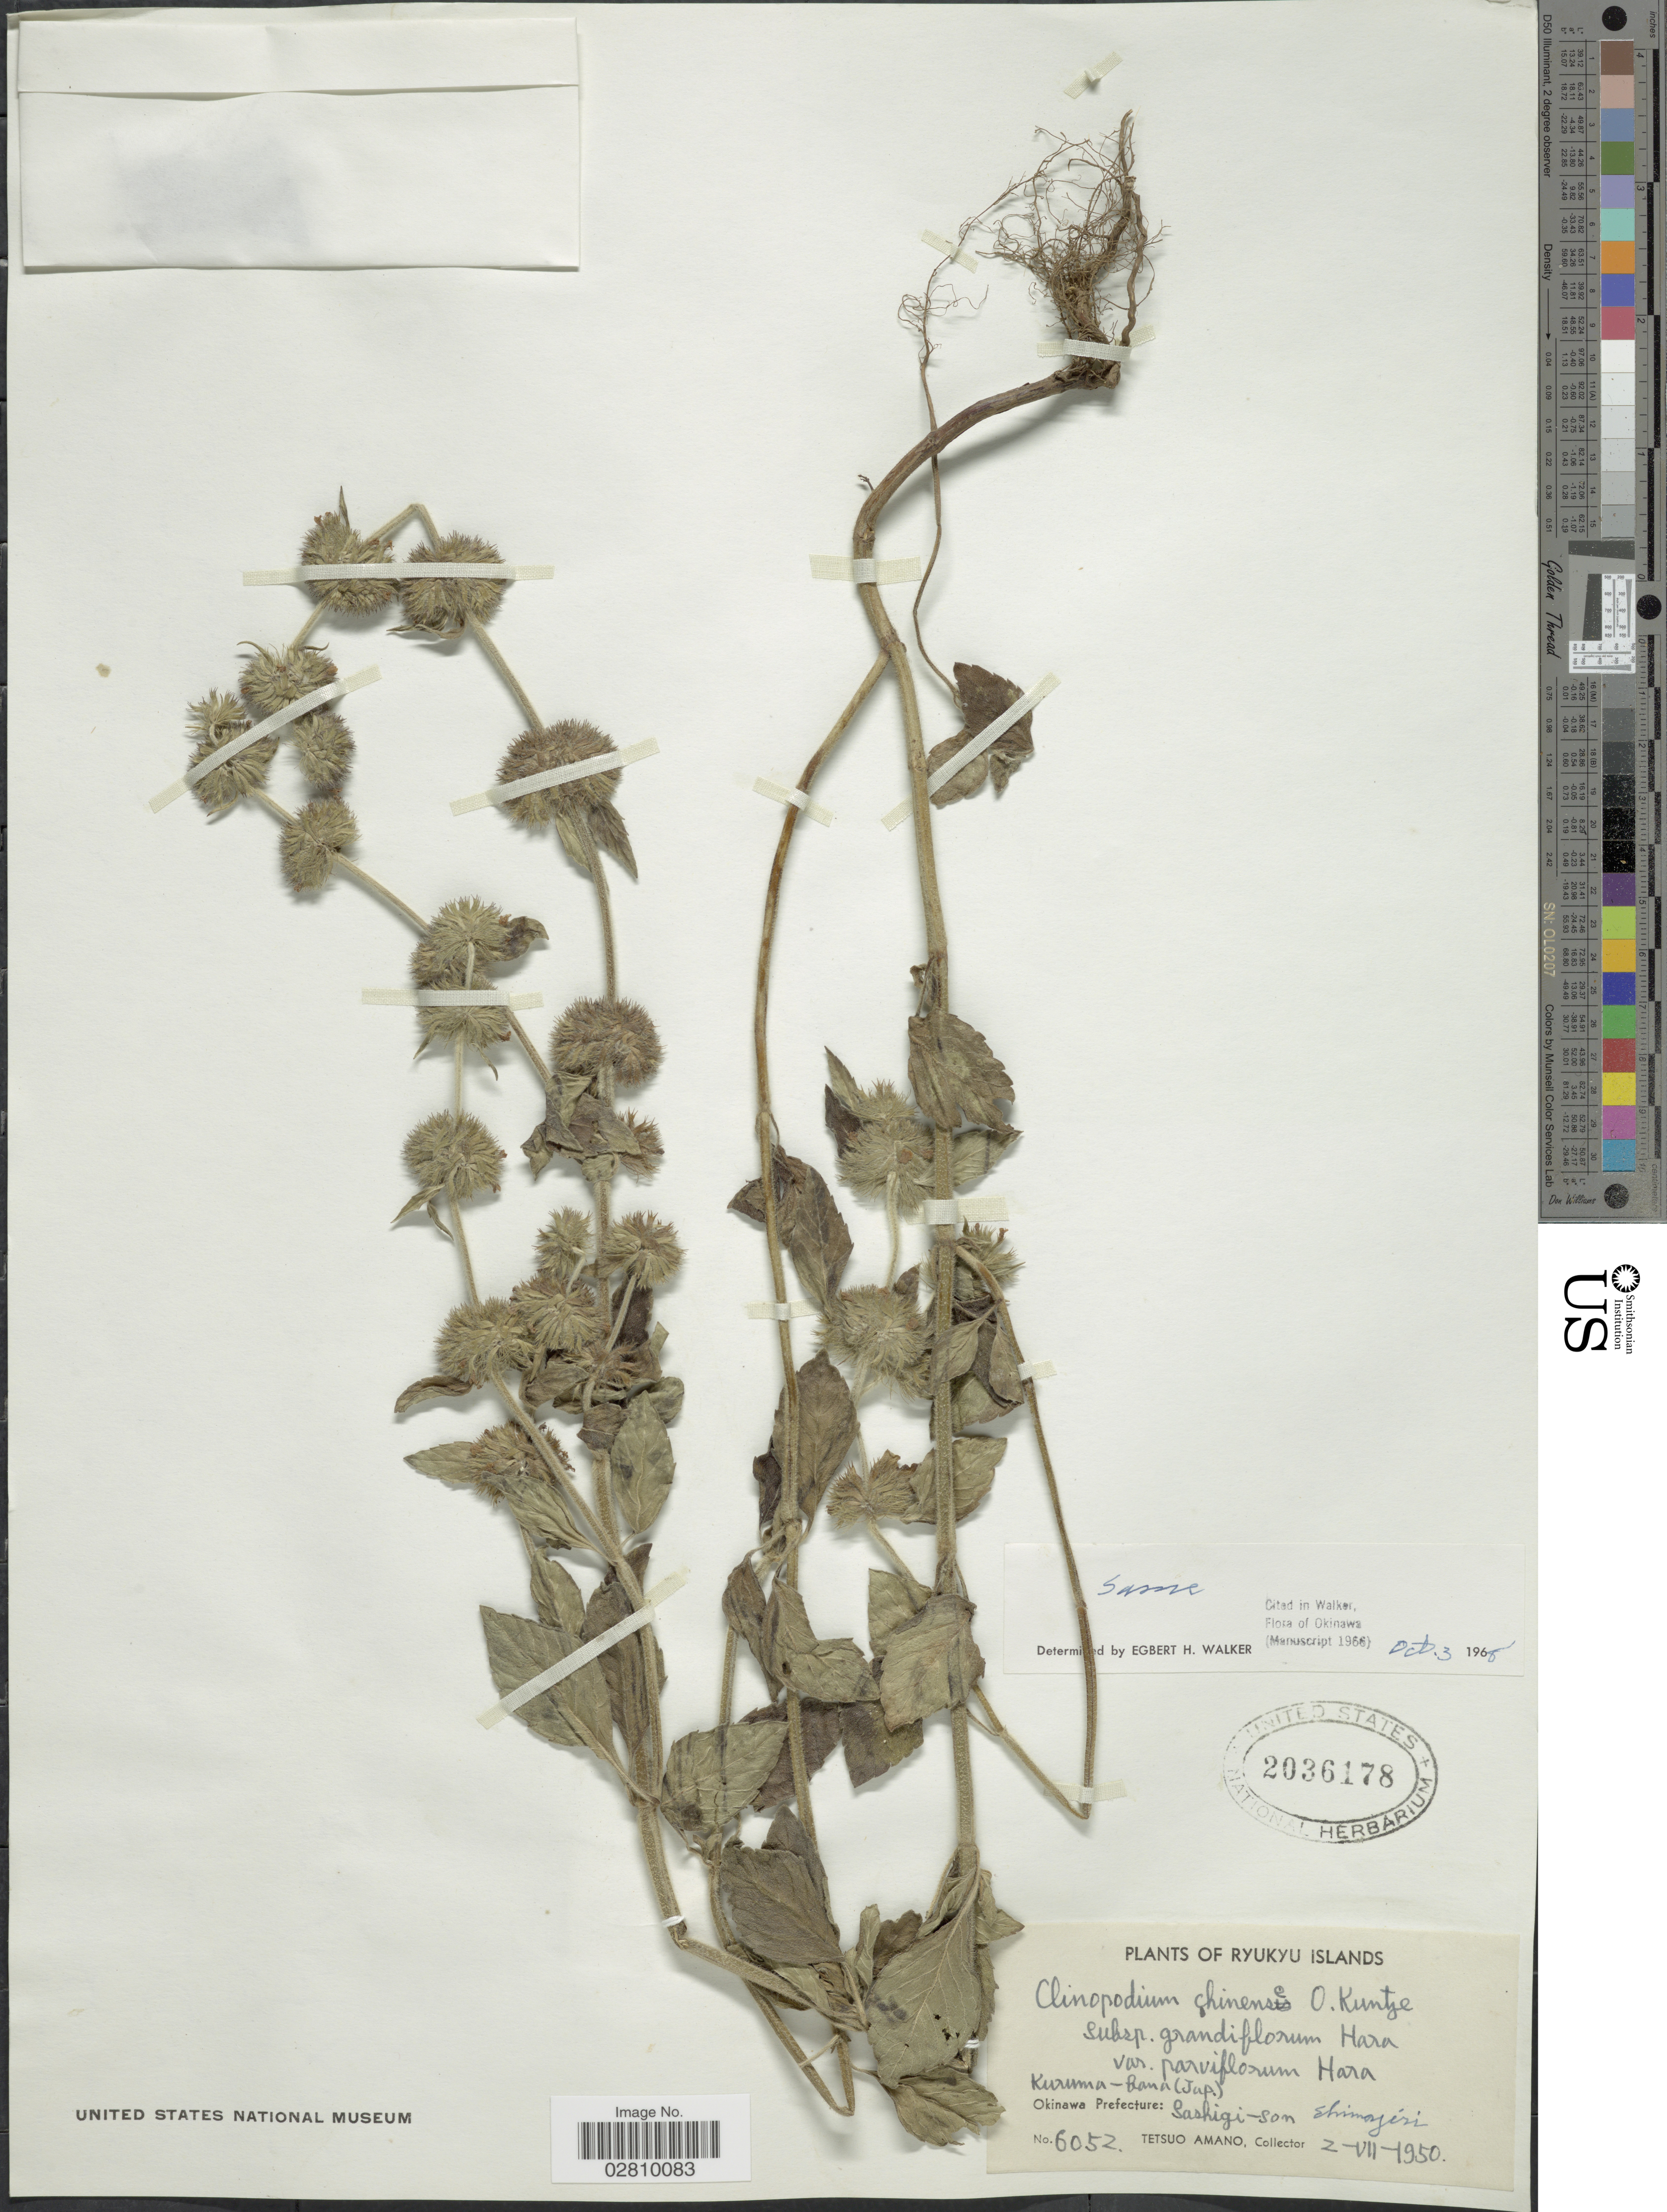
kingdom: Plantae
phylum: Tracheophyta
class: Magnoliopsida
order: Lamiales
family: Lamiaceae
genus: Calamintha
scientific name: Calamintha chinensis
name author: Benth.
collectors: T. Amano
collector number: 6052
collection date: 1950-07-02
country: Japan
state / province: Okinawa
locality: Ryukyu Islands. Okinawa Prefecture: Sashigi-san, Shimajiri.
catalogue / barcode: US 2036178